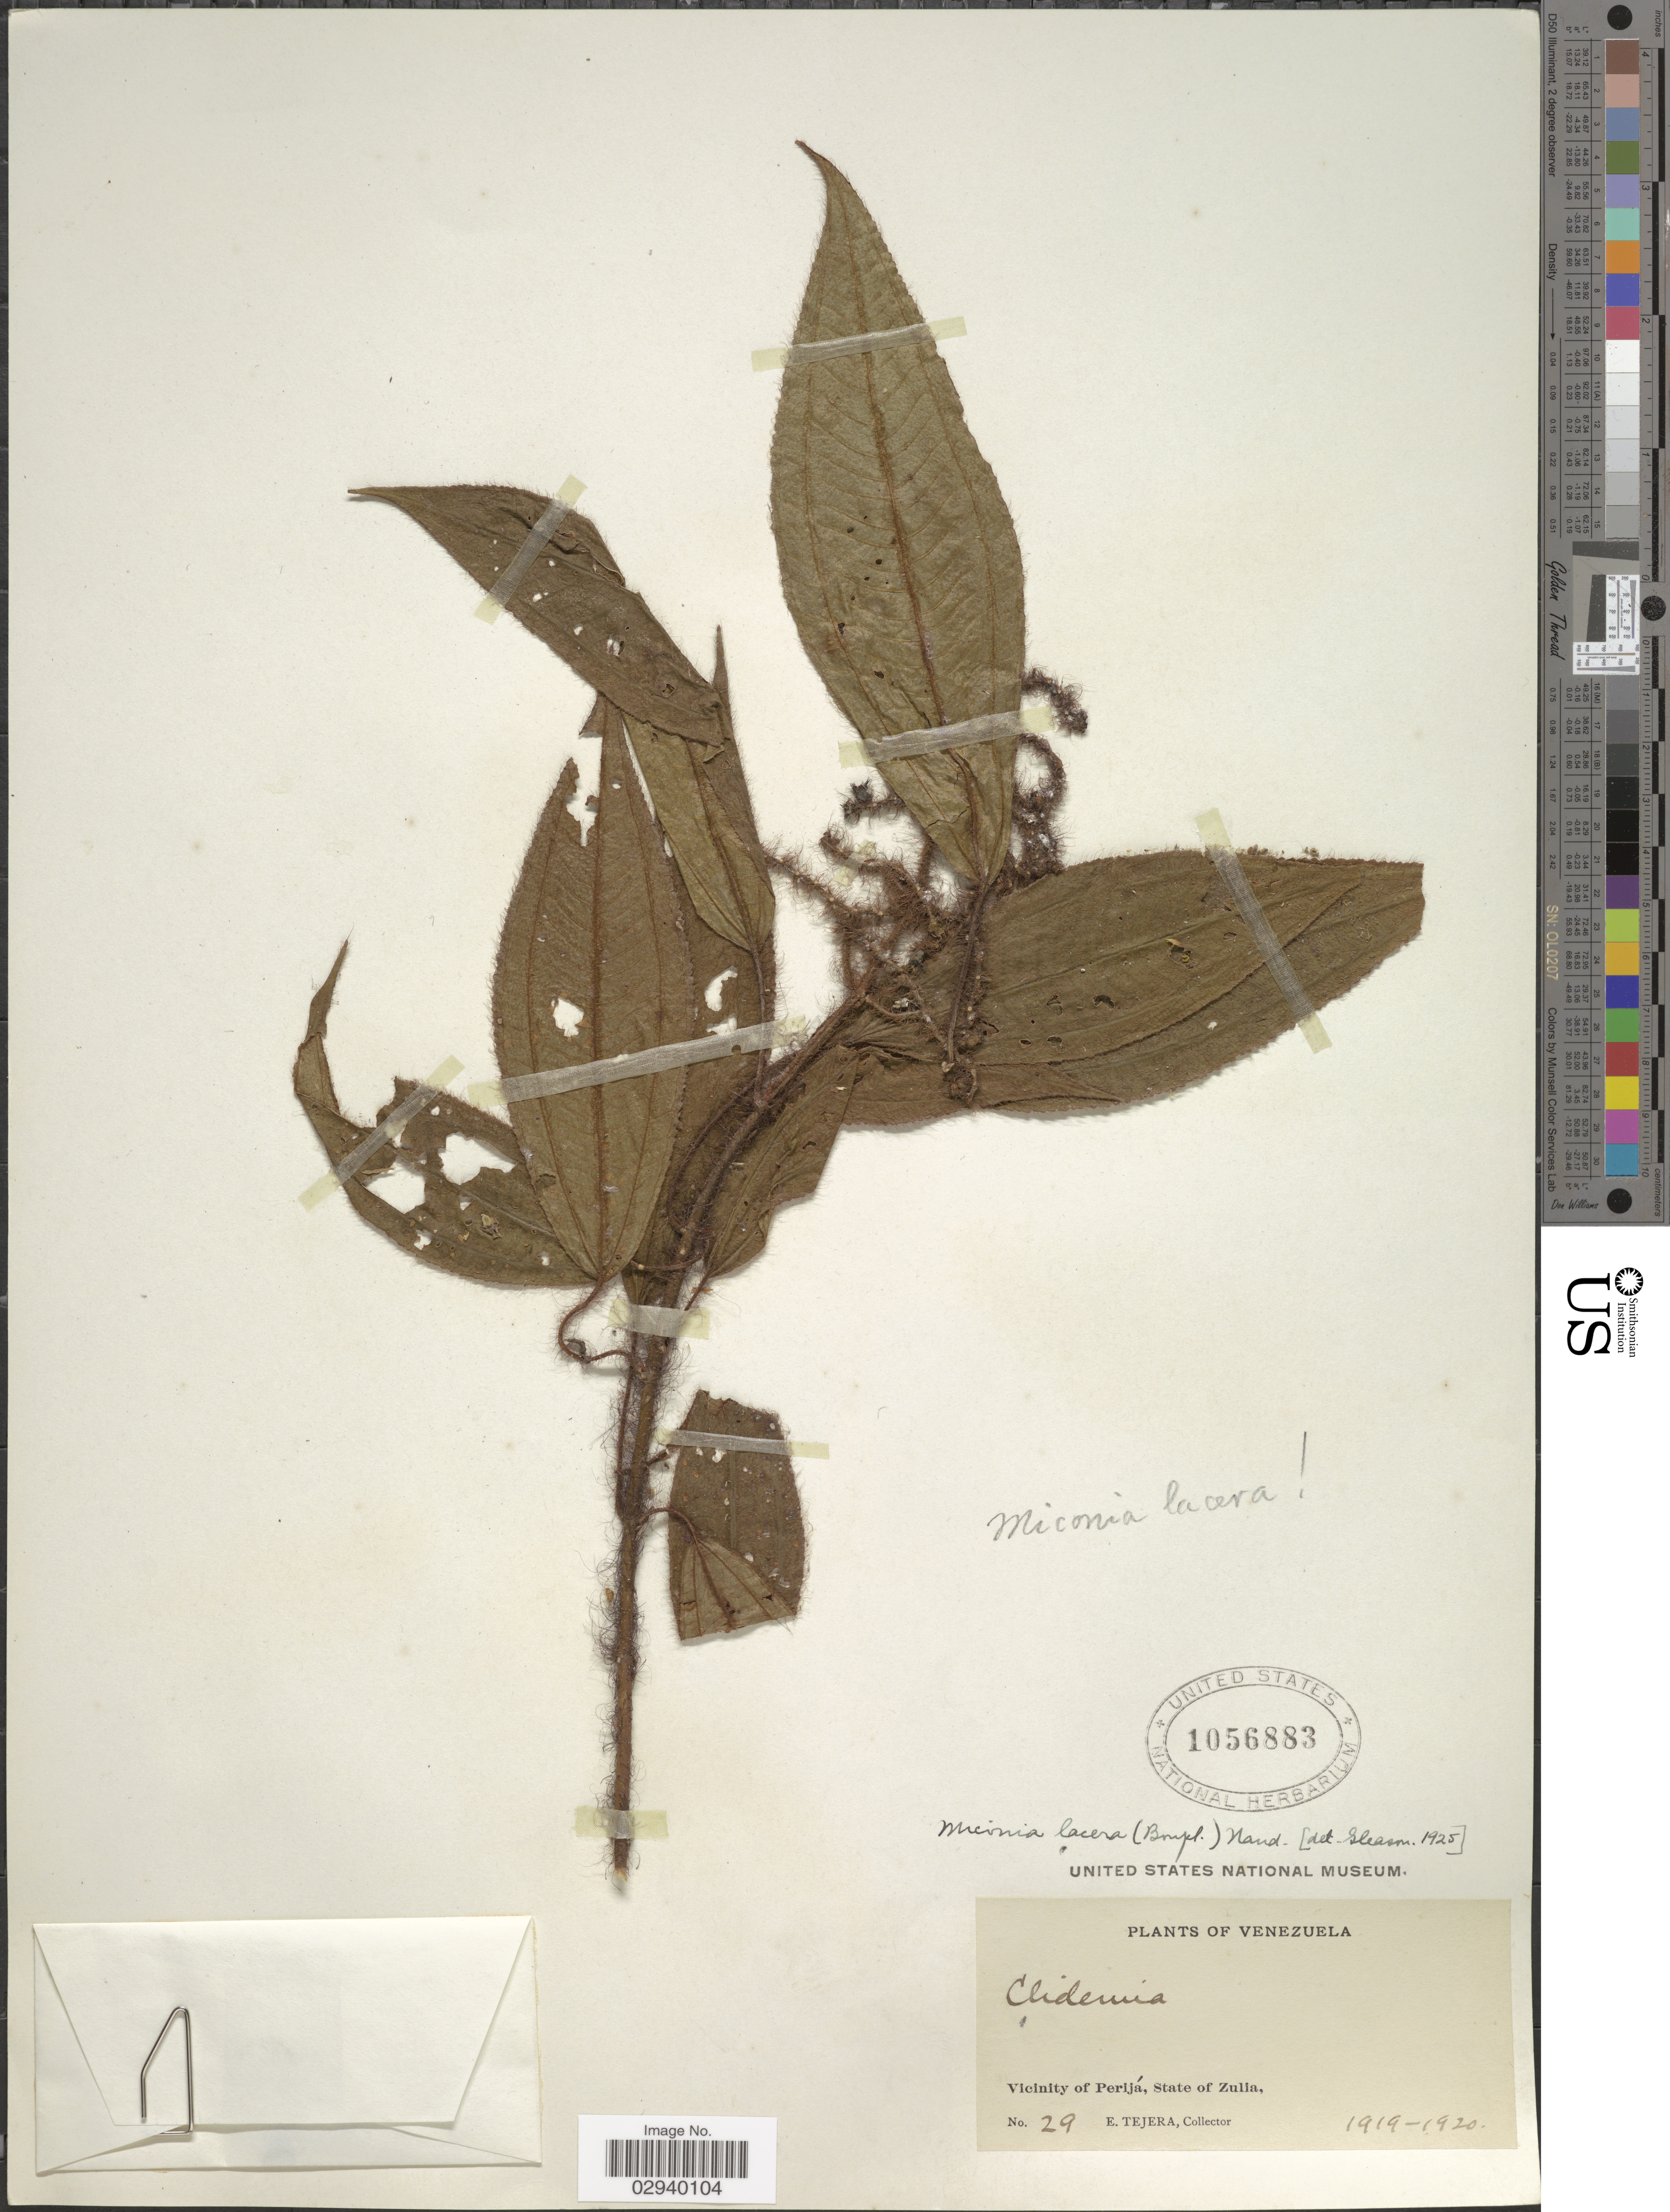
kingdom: Plantae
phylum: Tracheophyta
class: Magnoliopsida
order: Myrtales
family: Melastomataceae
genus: Miconia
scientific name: Miconia lacera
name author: (Bonpl.) Naudin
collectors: E. Tejera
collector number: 29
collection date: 1919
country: Venezuela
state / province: Zulia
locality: Vicinity of Perijá.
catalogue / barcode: US 1056883